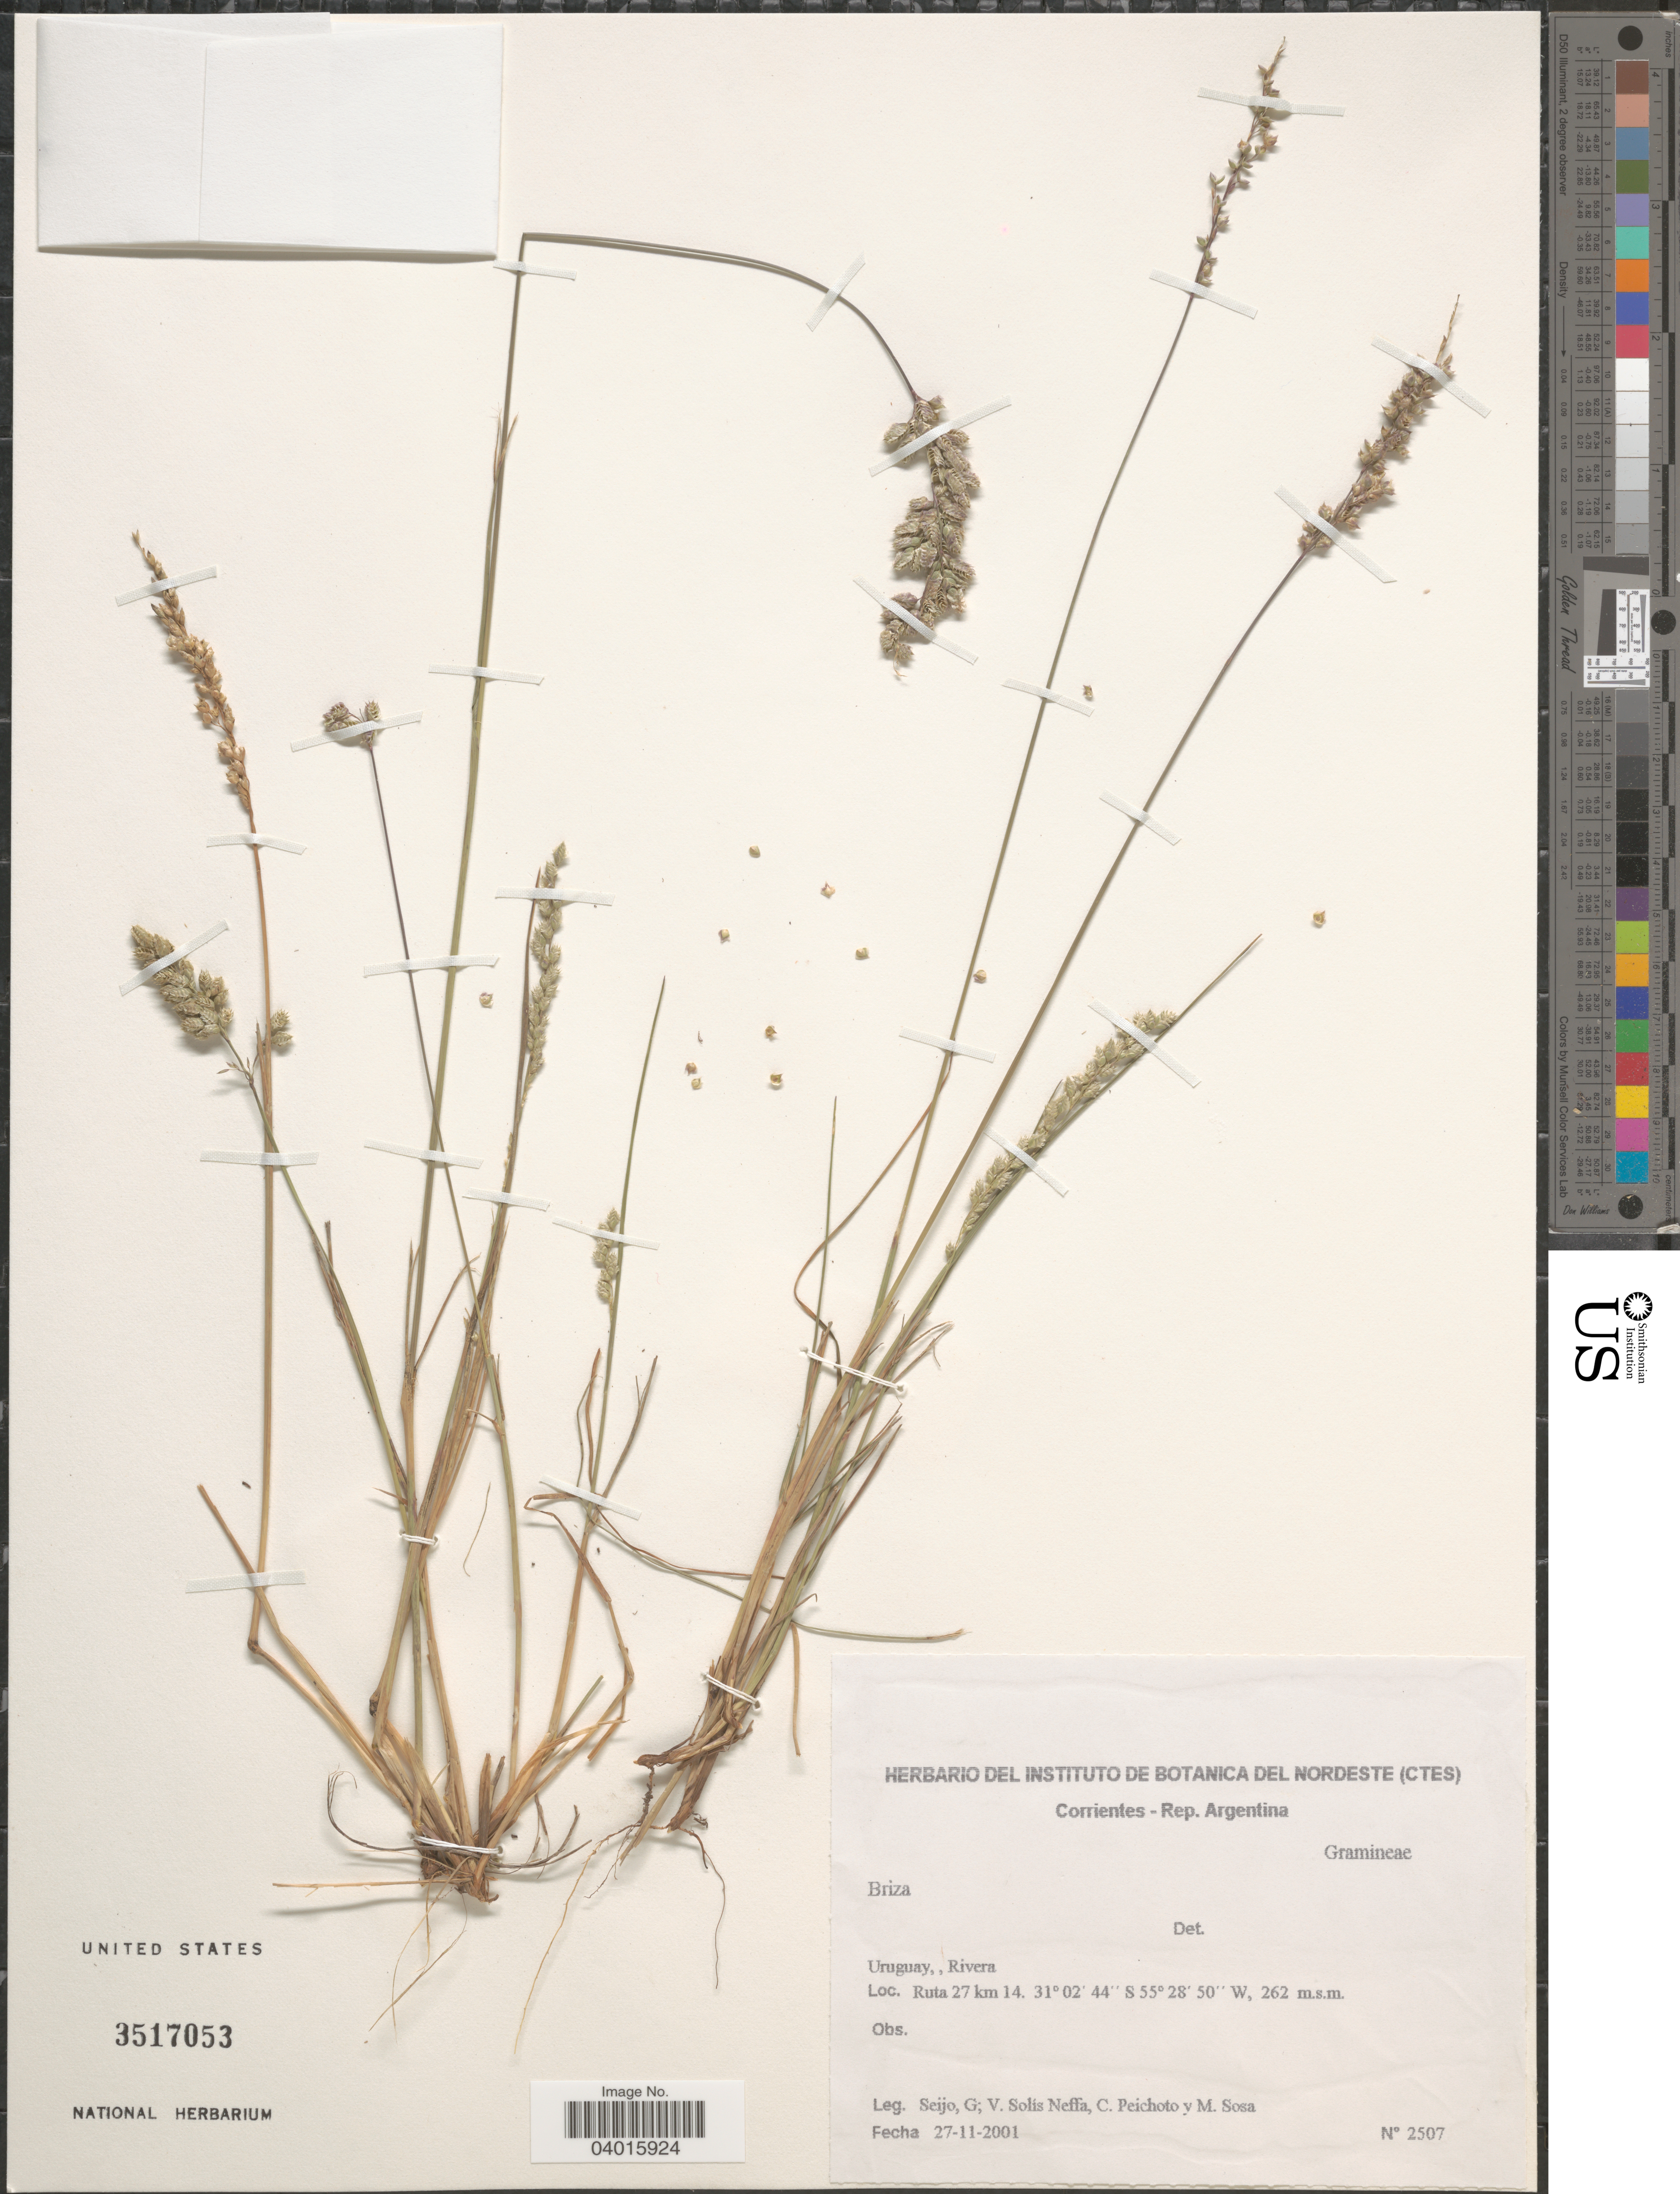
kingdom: Plantae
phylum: Tracheophyta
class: Liliopsida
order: Poales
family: Poaceae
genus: Briza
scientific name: Briza sp.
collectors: G. Seijo, V. Solis Neffa, C. Peichoto & M. Sosa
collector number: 2507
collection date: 2001-11-27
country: Uruguay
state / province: Rivera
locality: Ruta 27 km 14.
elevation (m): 262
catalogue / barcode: US 3517053